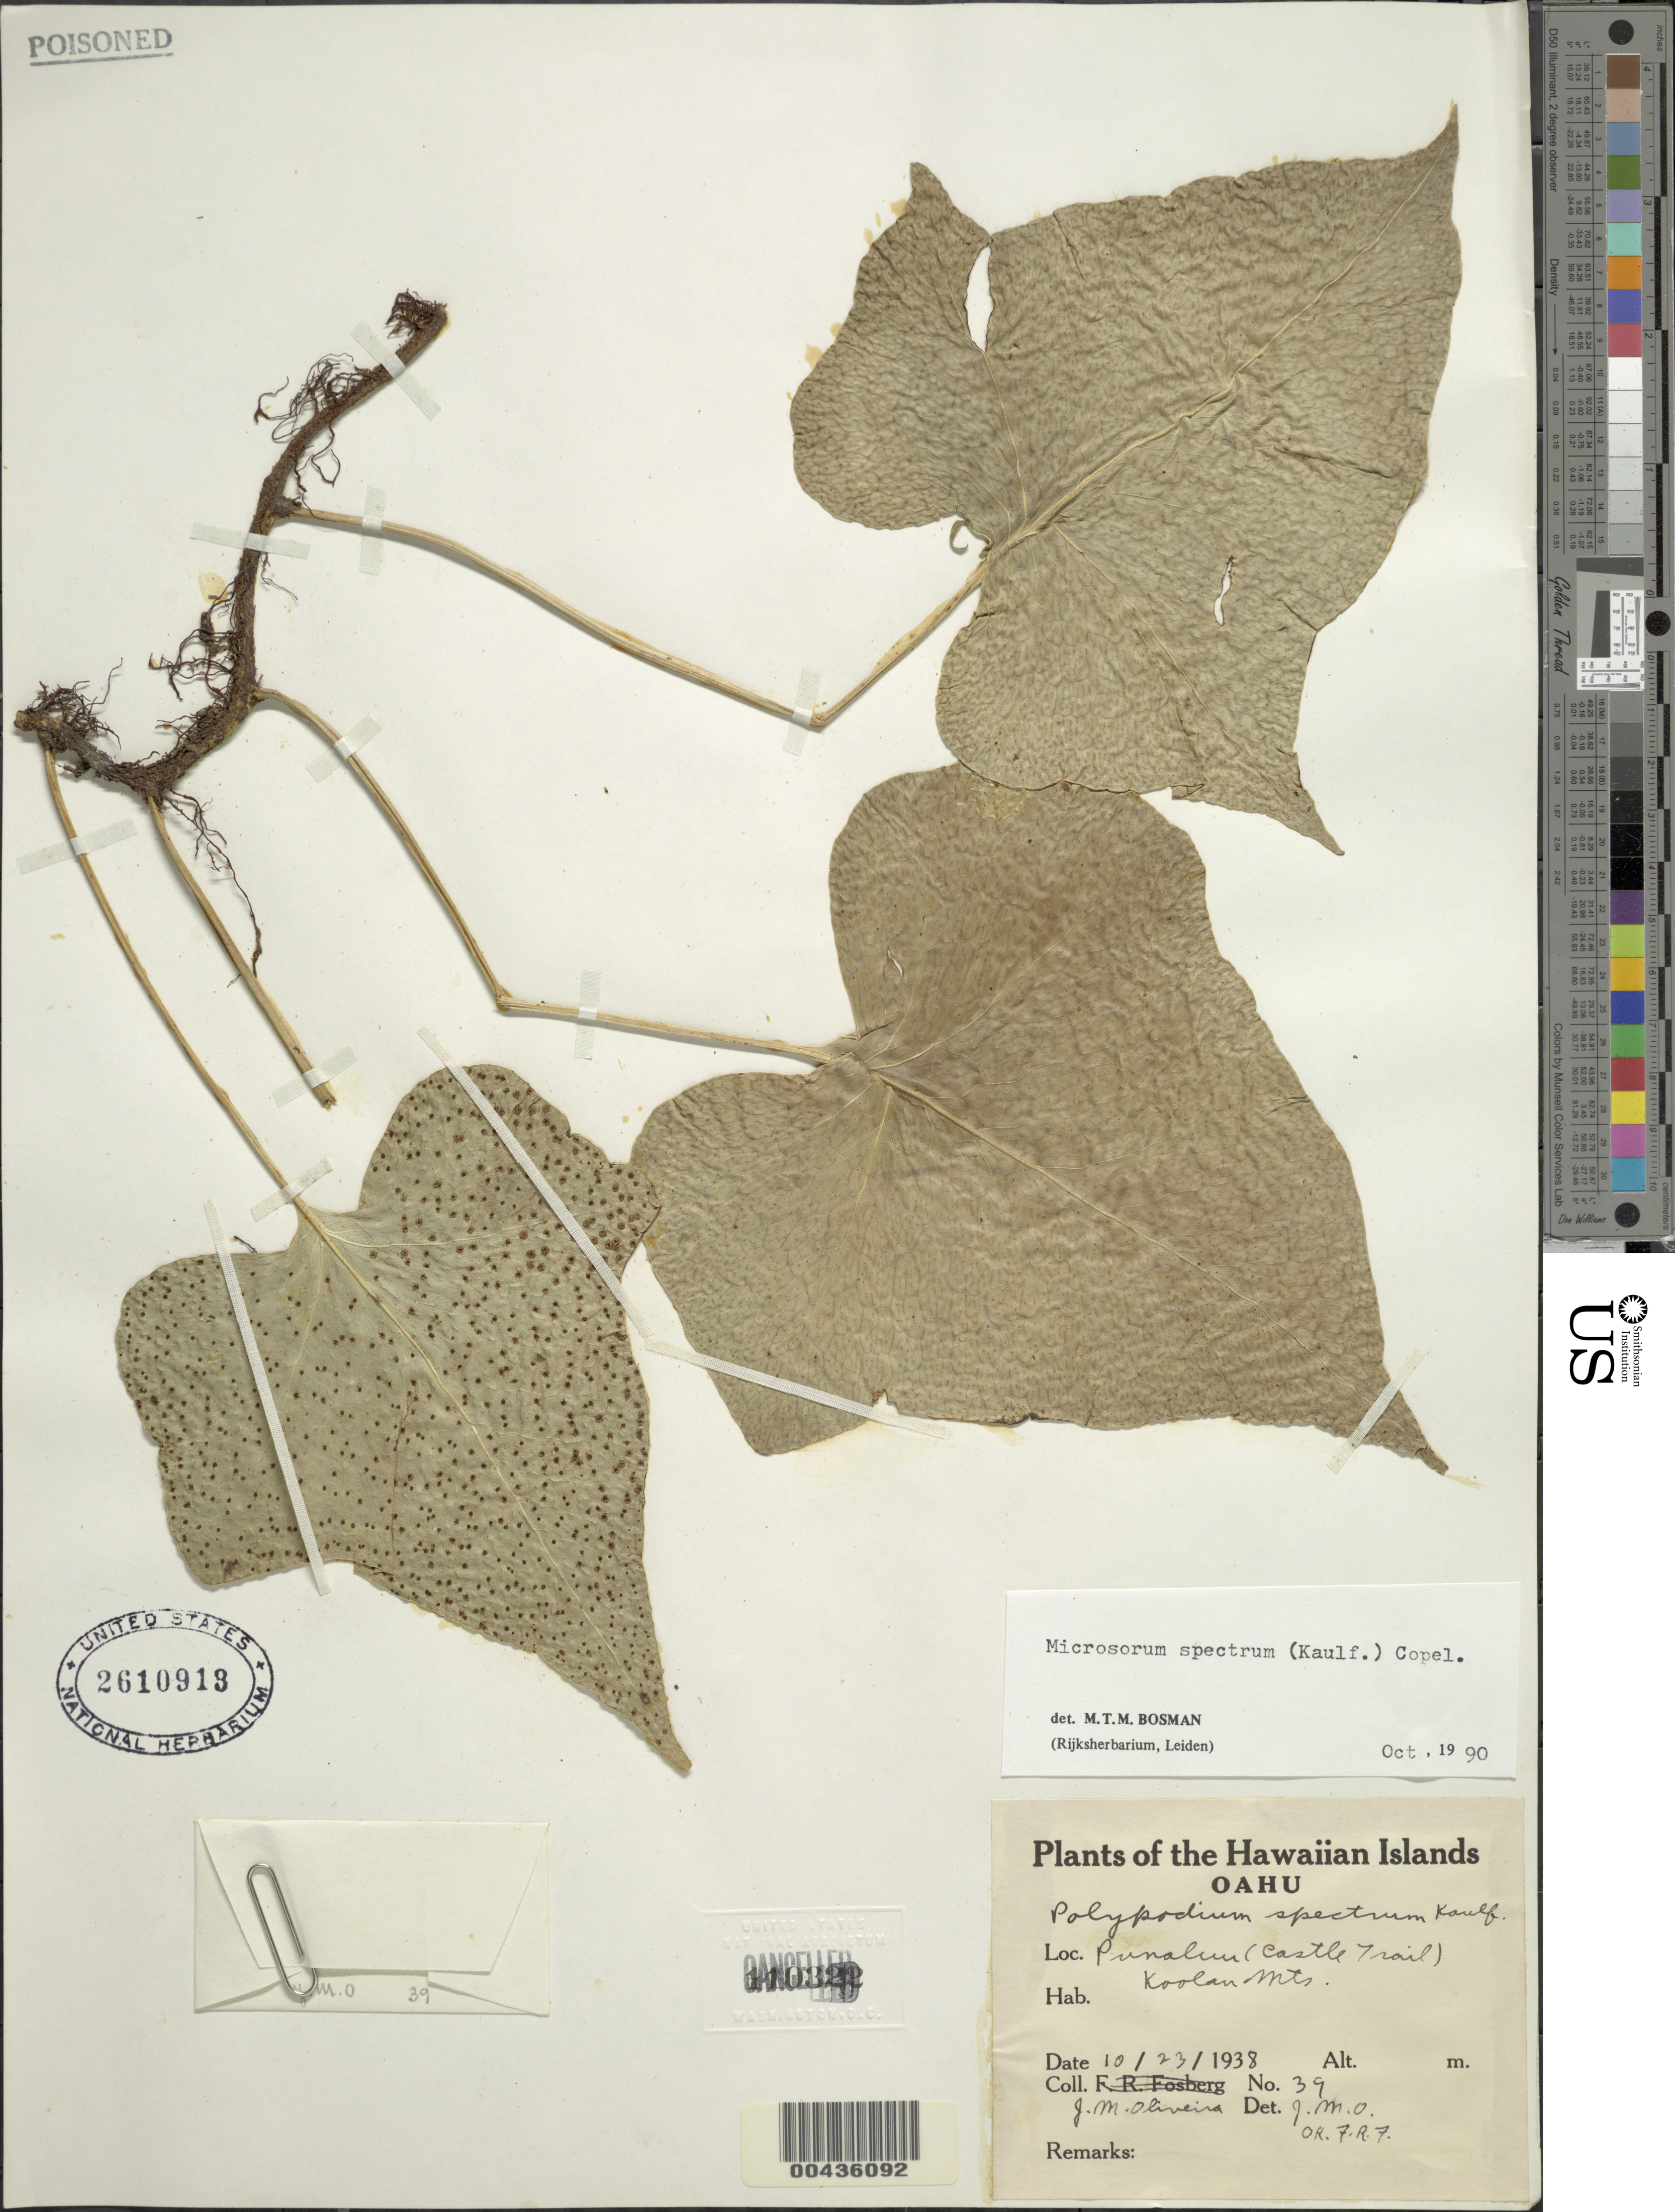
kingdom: Plantae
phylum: Tracheophyta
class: Polypodiopsida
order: Polypodiales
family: Polypodiaceae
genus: Microsorum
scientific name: Microsorum spectrum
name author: (Kaulf.) Copel.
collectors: J. Oliveira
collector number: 39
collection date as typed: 23 Oct 1938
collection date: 1938-10-23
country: United States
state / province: Hawaii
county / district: Honolulu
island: Oahu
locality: Punaluu (Castle Trail), Koolau Mts.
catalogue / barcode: US 2610913